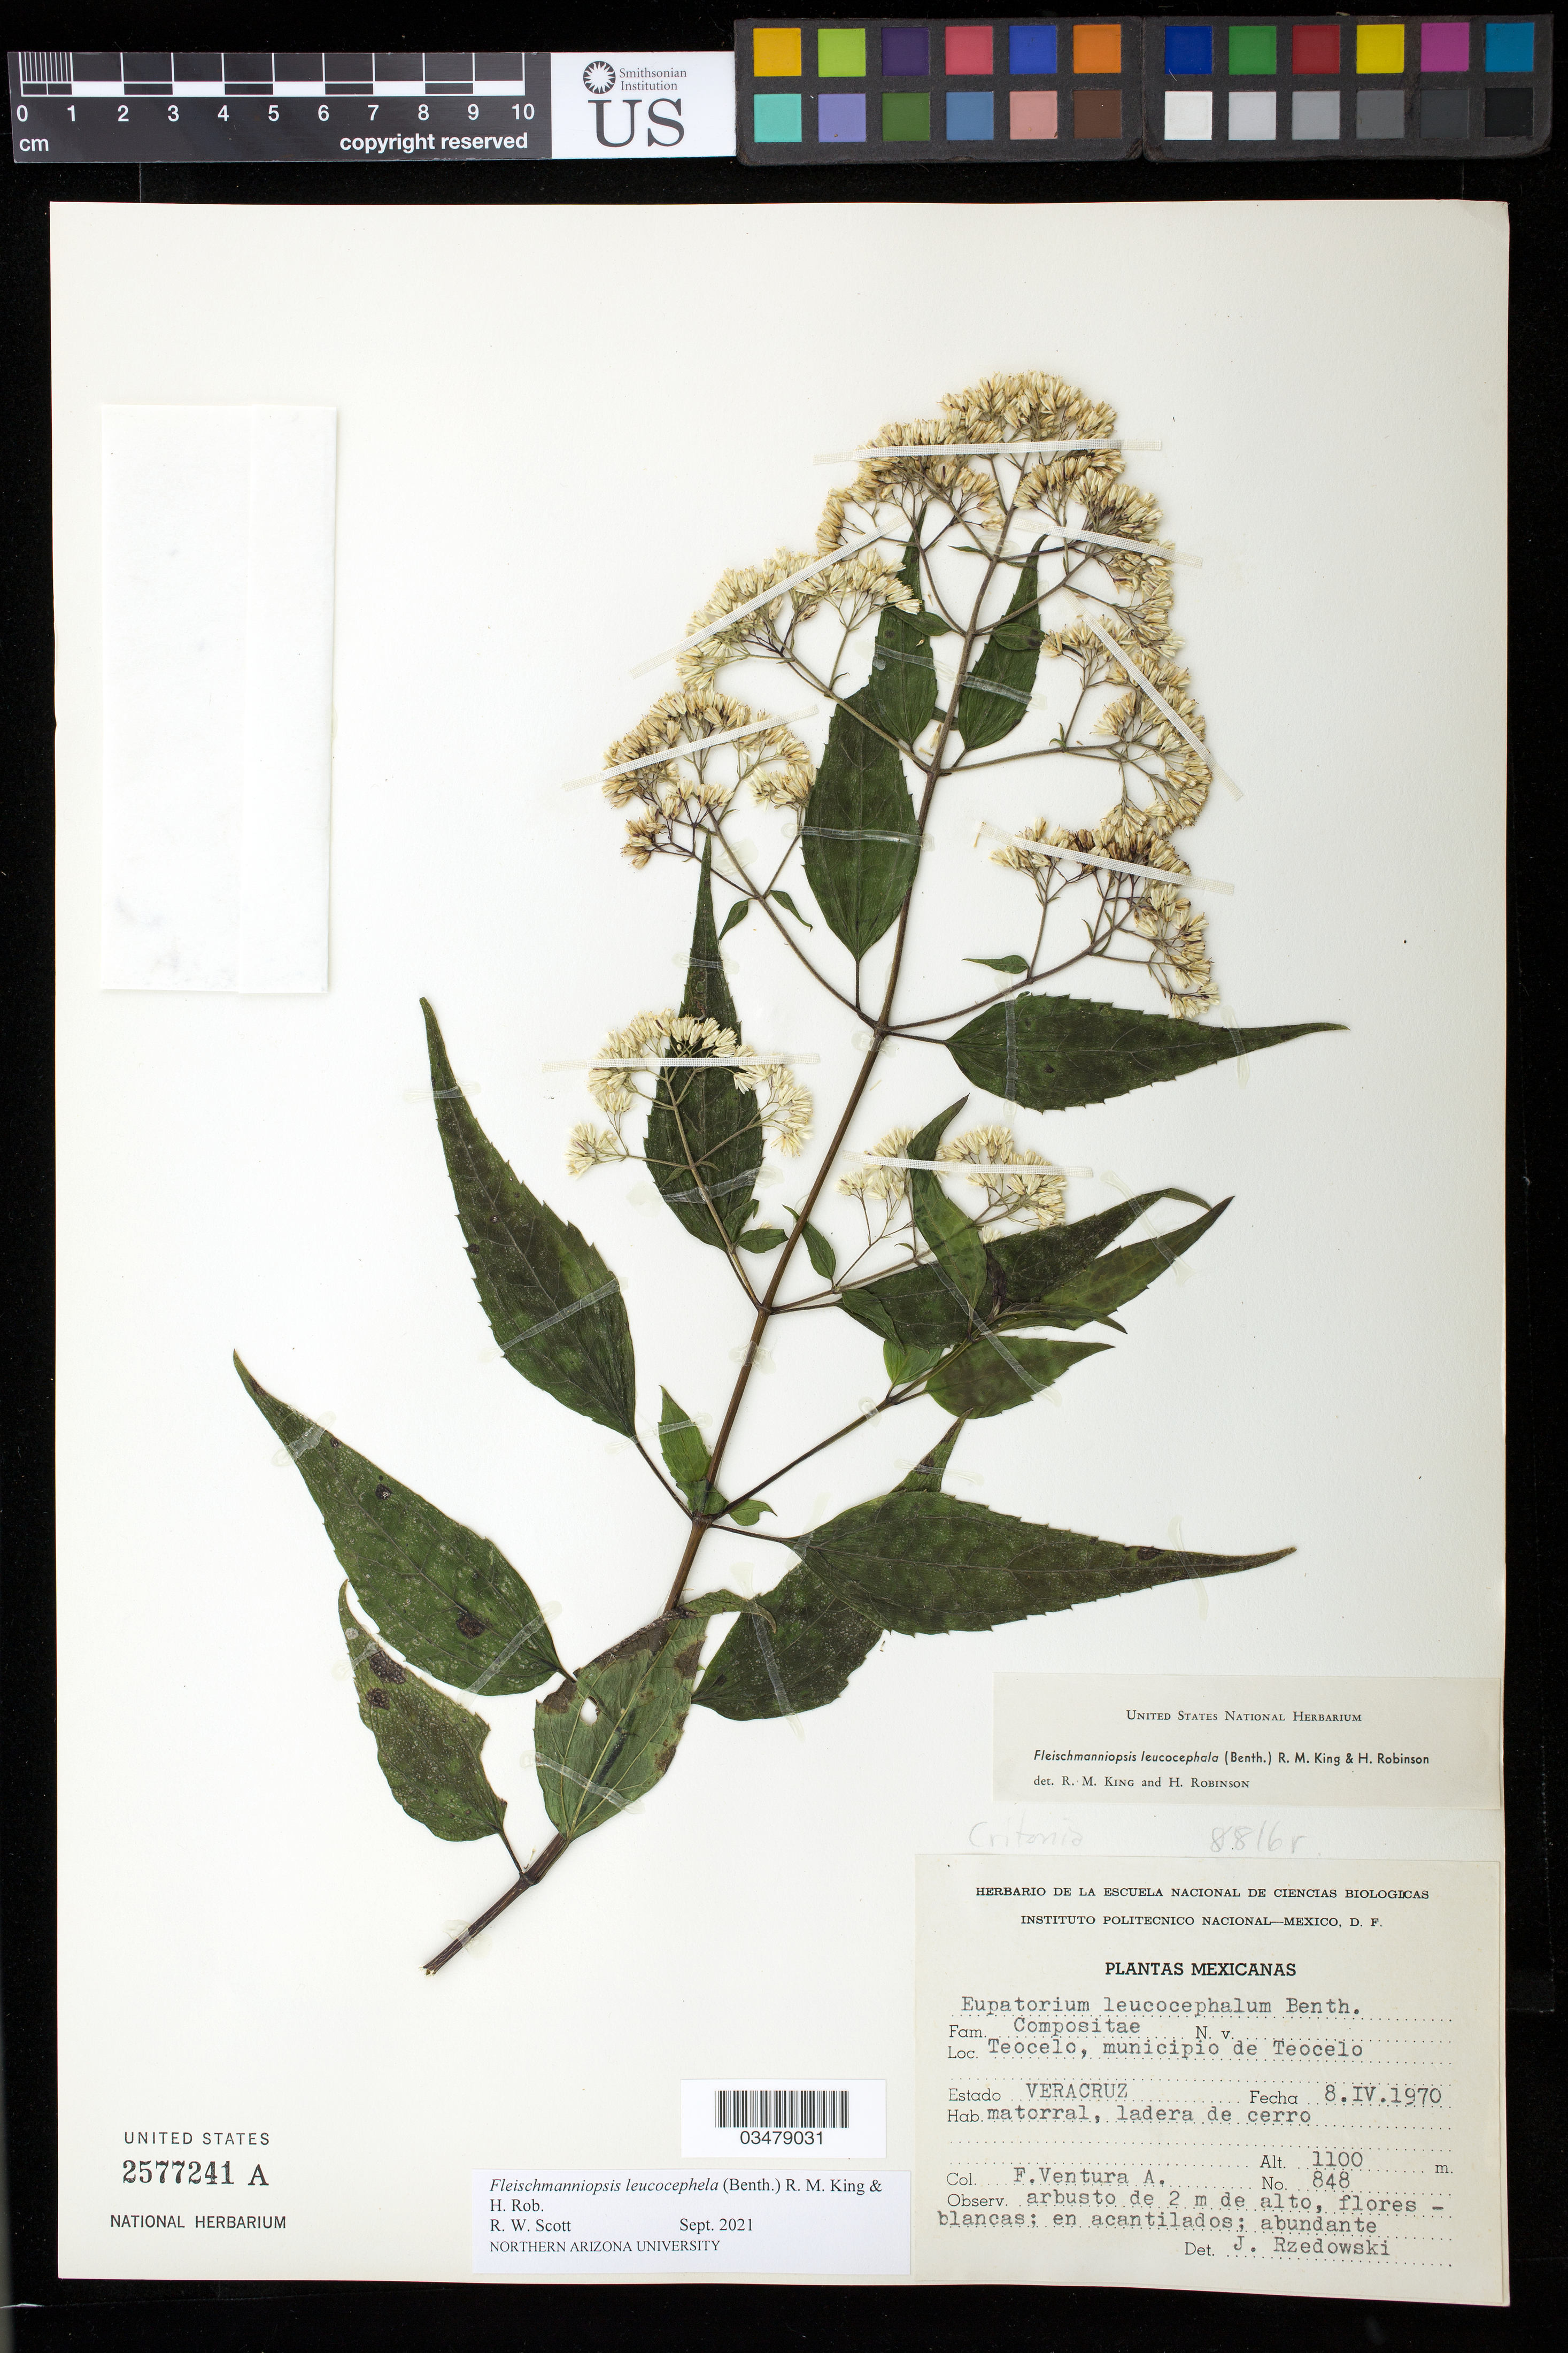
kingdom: Plantae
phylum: Tracheophyta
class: Magnoliopsida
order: Asterales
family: Asteraceae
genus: Fleischmanniopsis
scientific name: Fleischmanniopsis leucocephala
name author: (Benth.) R.M. King & H. Rob.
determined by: Scott, R. W.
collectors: F. Ventura A.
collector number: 848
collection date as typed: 08 Apr 1970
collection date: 1970-04-08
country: Mexico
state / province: Veracruz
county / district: Teocelo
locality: Teocelo, Municipio de Teocelo, Veracruz.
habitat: Matorral, ladera de cerro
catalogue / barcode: US 2577241A